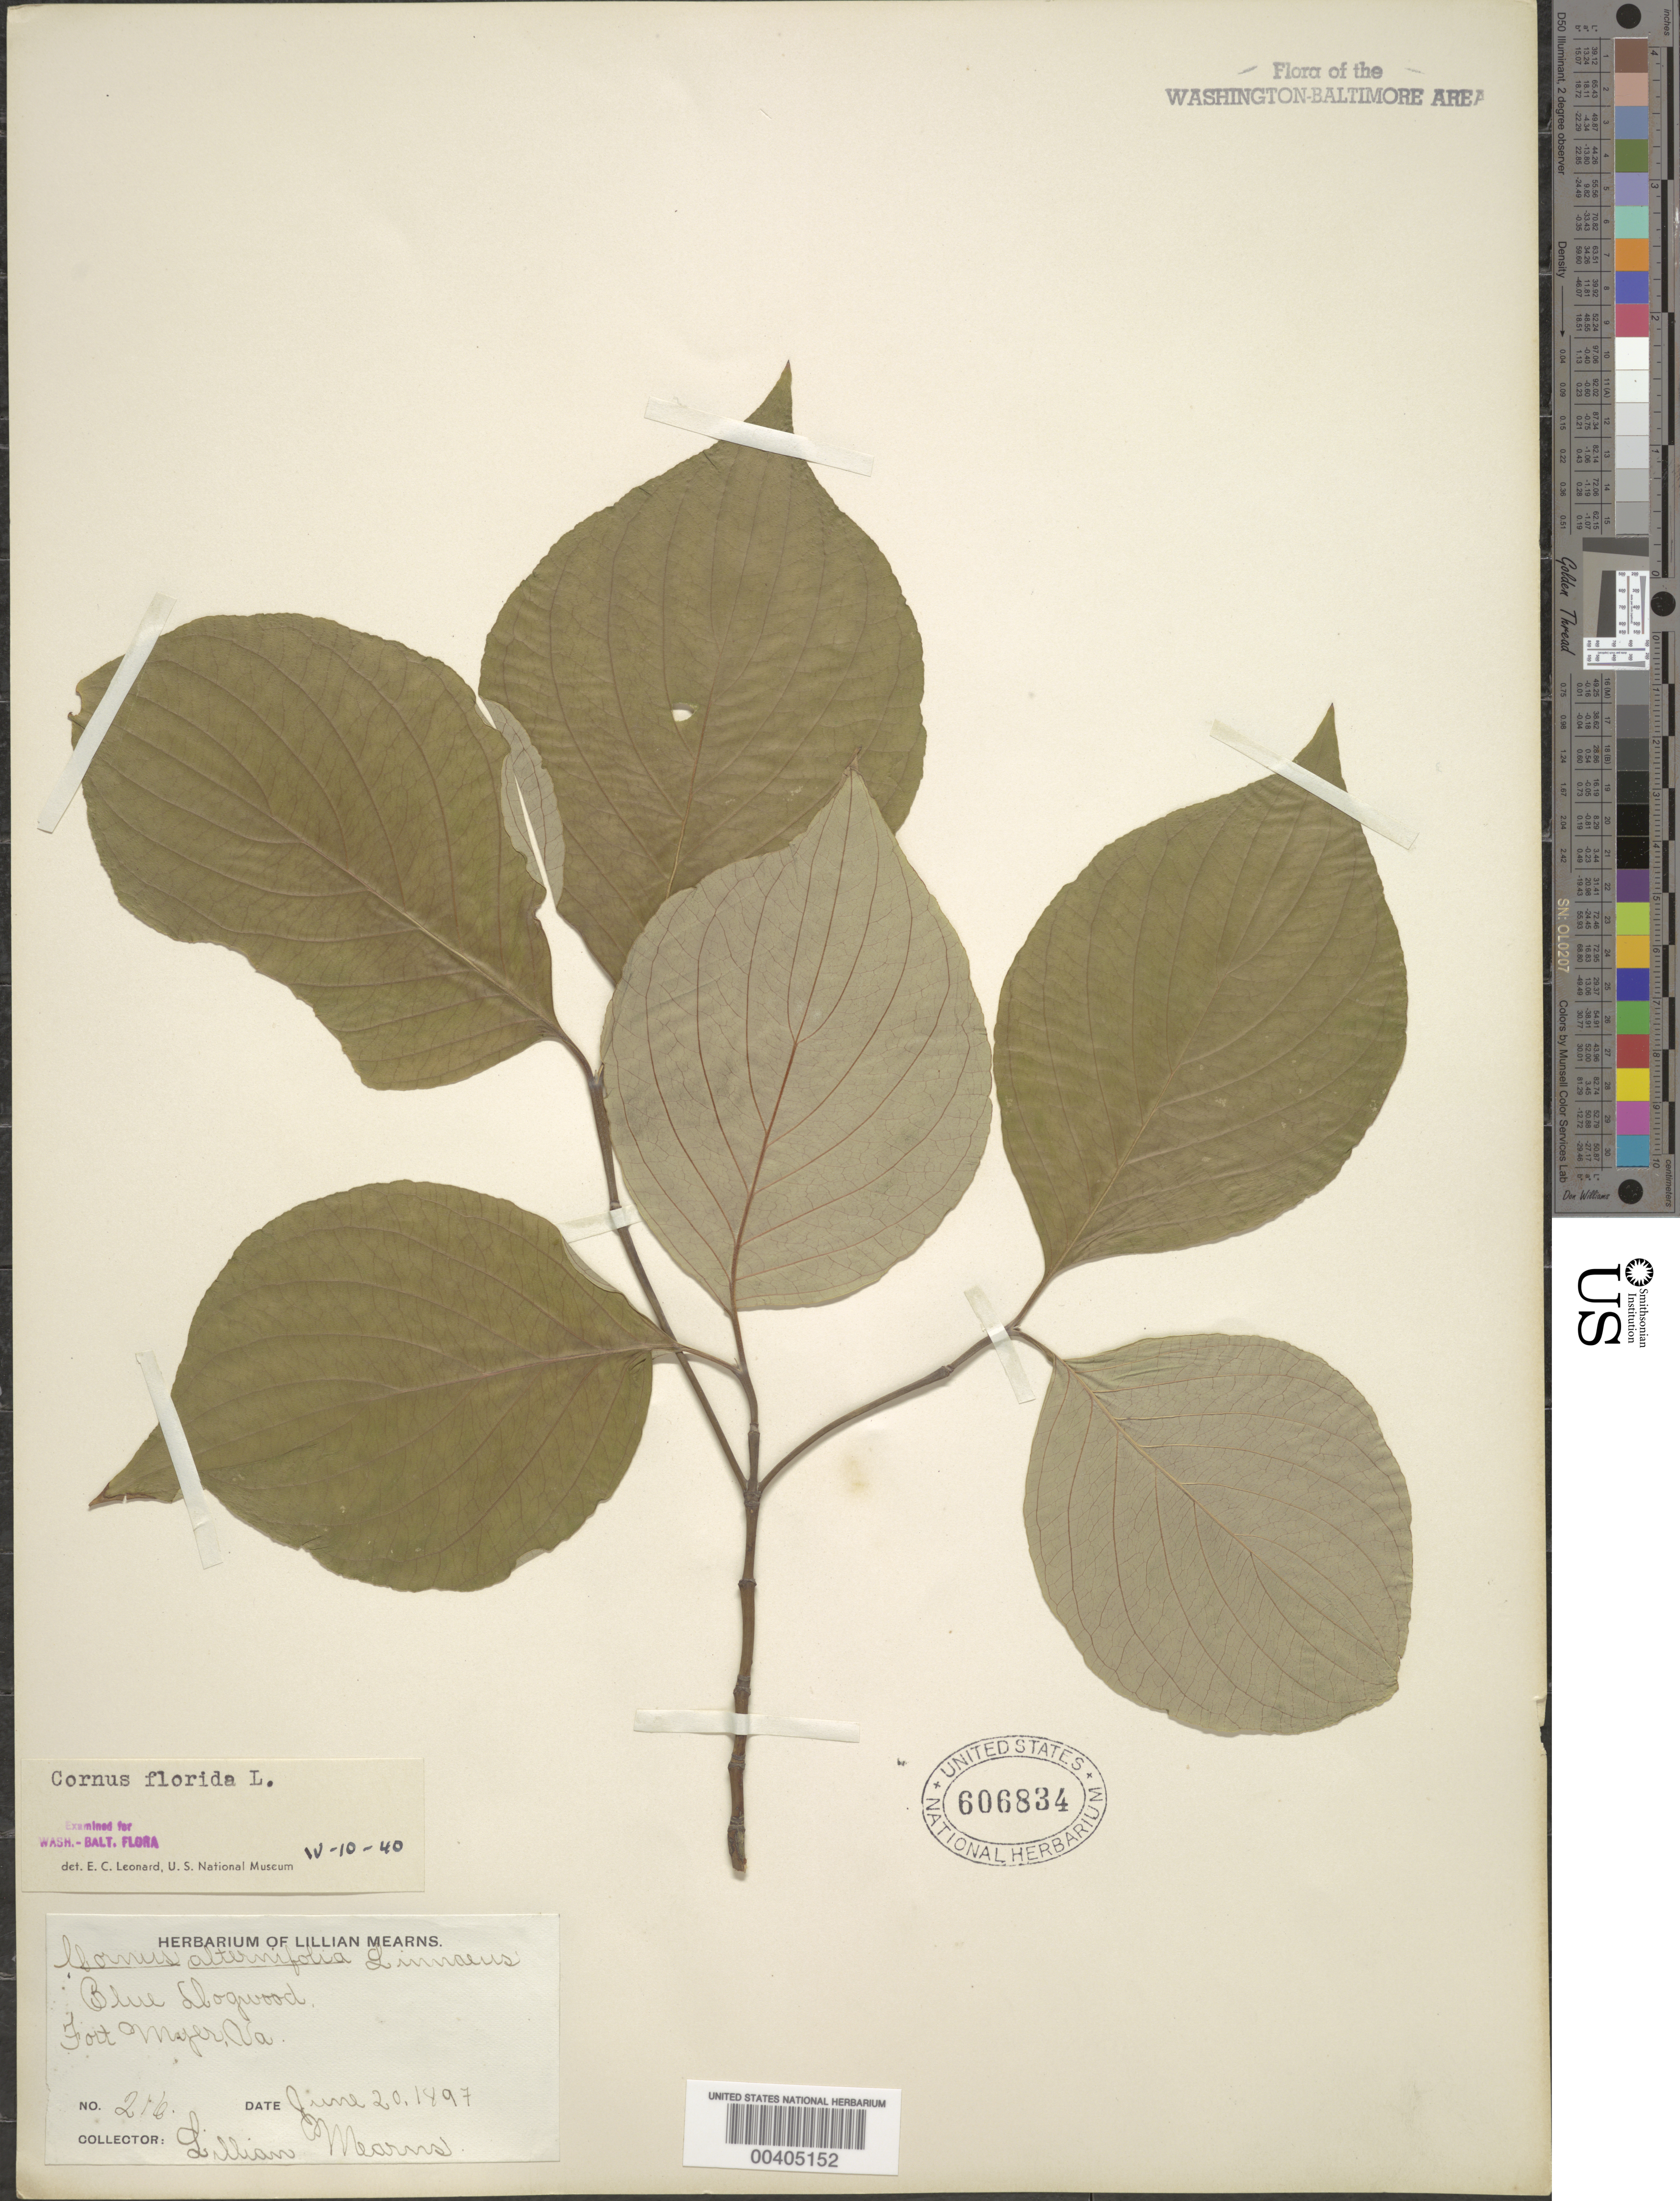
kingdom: Plantae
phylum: Tracheophyta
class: Magnoliopsida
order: Cornales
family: Cornaceae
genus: Cornus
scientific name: Cornus florida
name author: L.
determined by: Leonard, Emery C., (US)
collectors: L. D. Mearns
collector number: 216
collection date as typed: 20 Jun 1897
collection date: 1897-06-20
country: United States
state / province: Virginia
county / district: Arlington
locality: Fort Myers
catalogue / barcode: US 606834